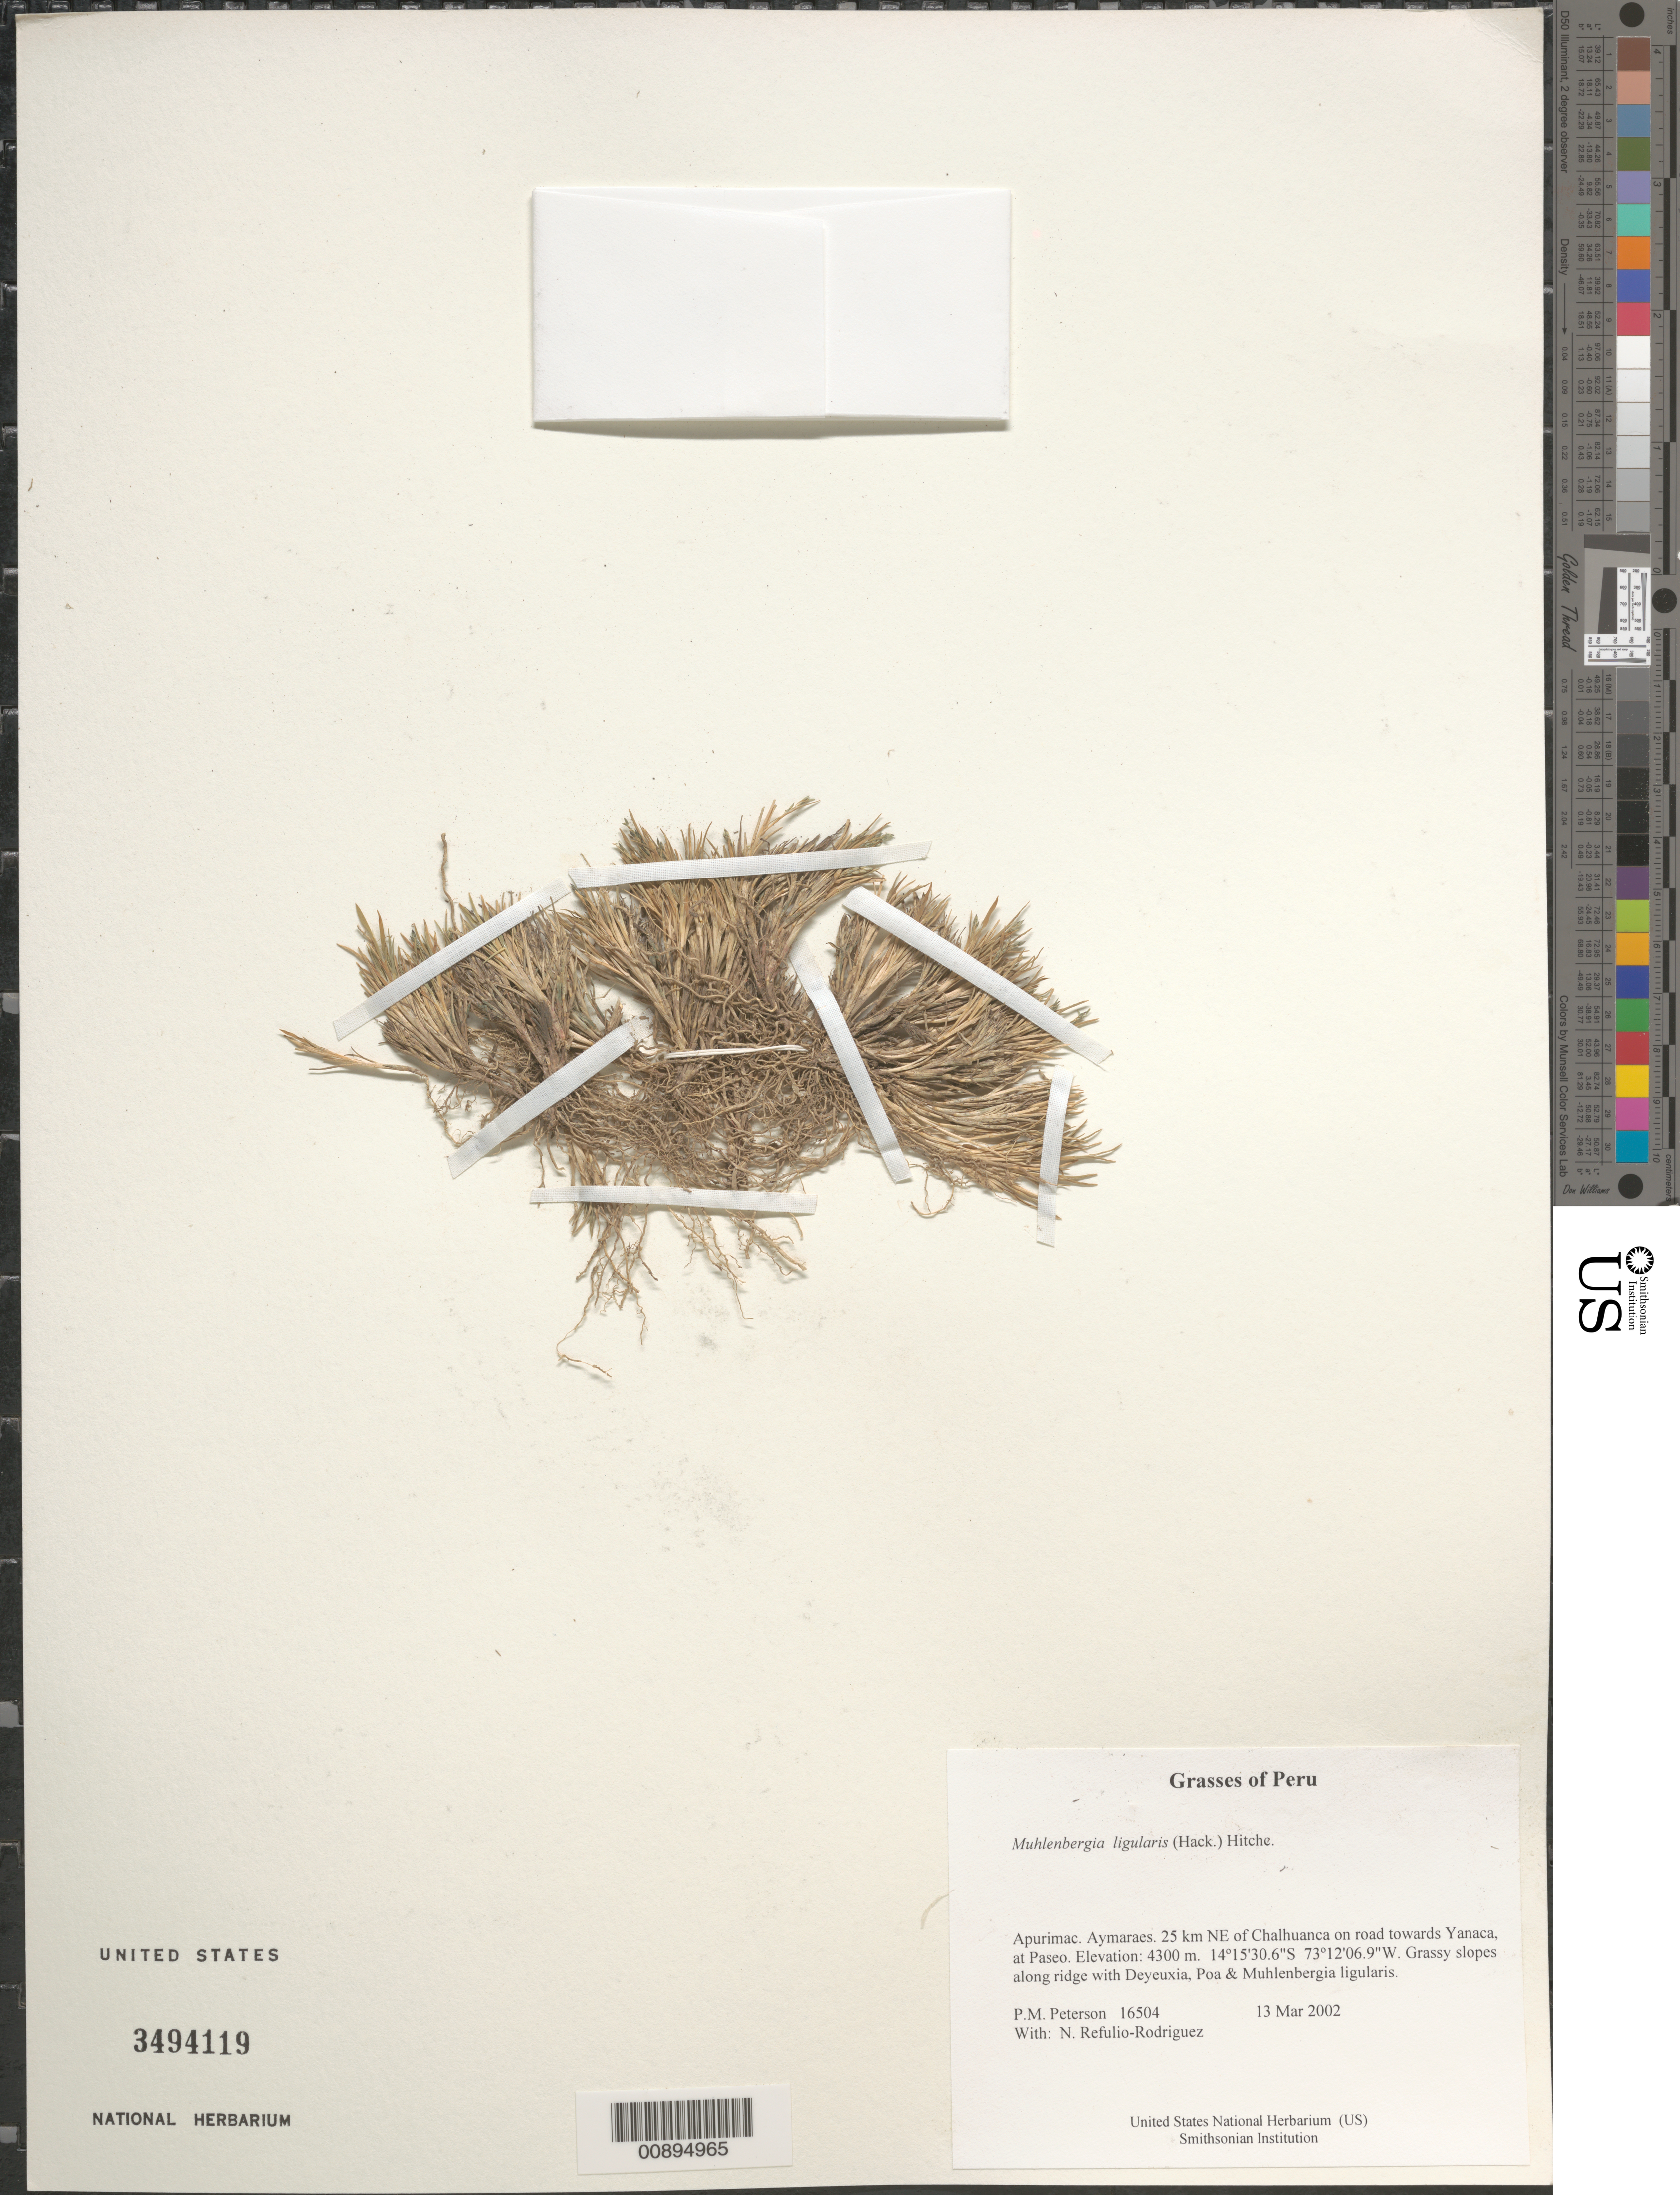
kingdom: Plantae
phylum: Tracheophyta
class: Liliopsida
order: Poales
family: Poaceae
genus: Muhlenbergia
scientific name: Muhlenbergia ligularis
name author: (Hack.) Hitchc.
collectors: P. M. Peterson & N. Refulio-Rodríguez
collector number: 16504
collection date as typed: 13 Mar 2002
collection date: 2002-03-13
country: Peru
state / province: Apurímac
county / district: Aymaraes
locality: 25 km NE of Chalhuanca on road towards Yanaca, at Paseo.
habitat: Grassy slopes along ridge with ~Deyeuxia, Poa & Muhlenbergia ligularis~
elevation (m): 4300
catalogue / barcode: US 3494119